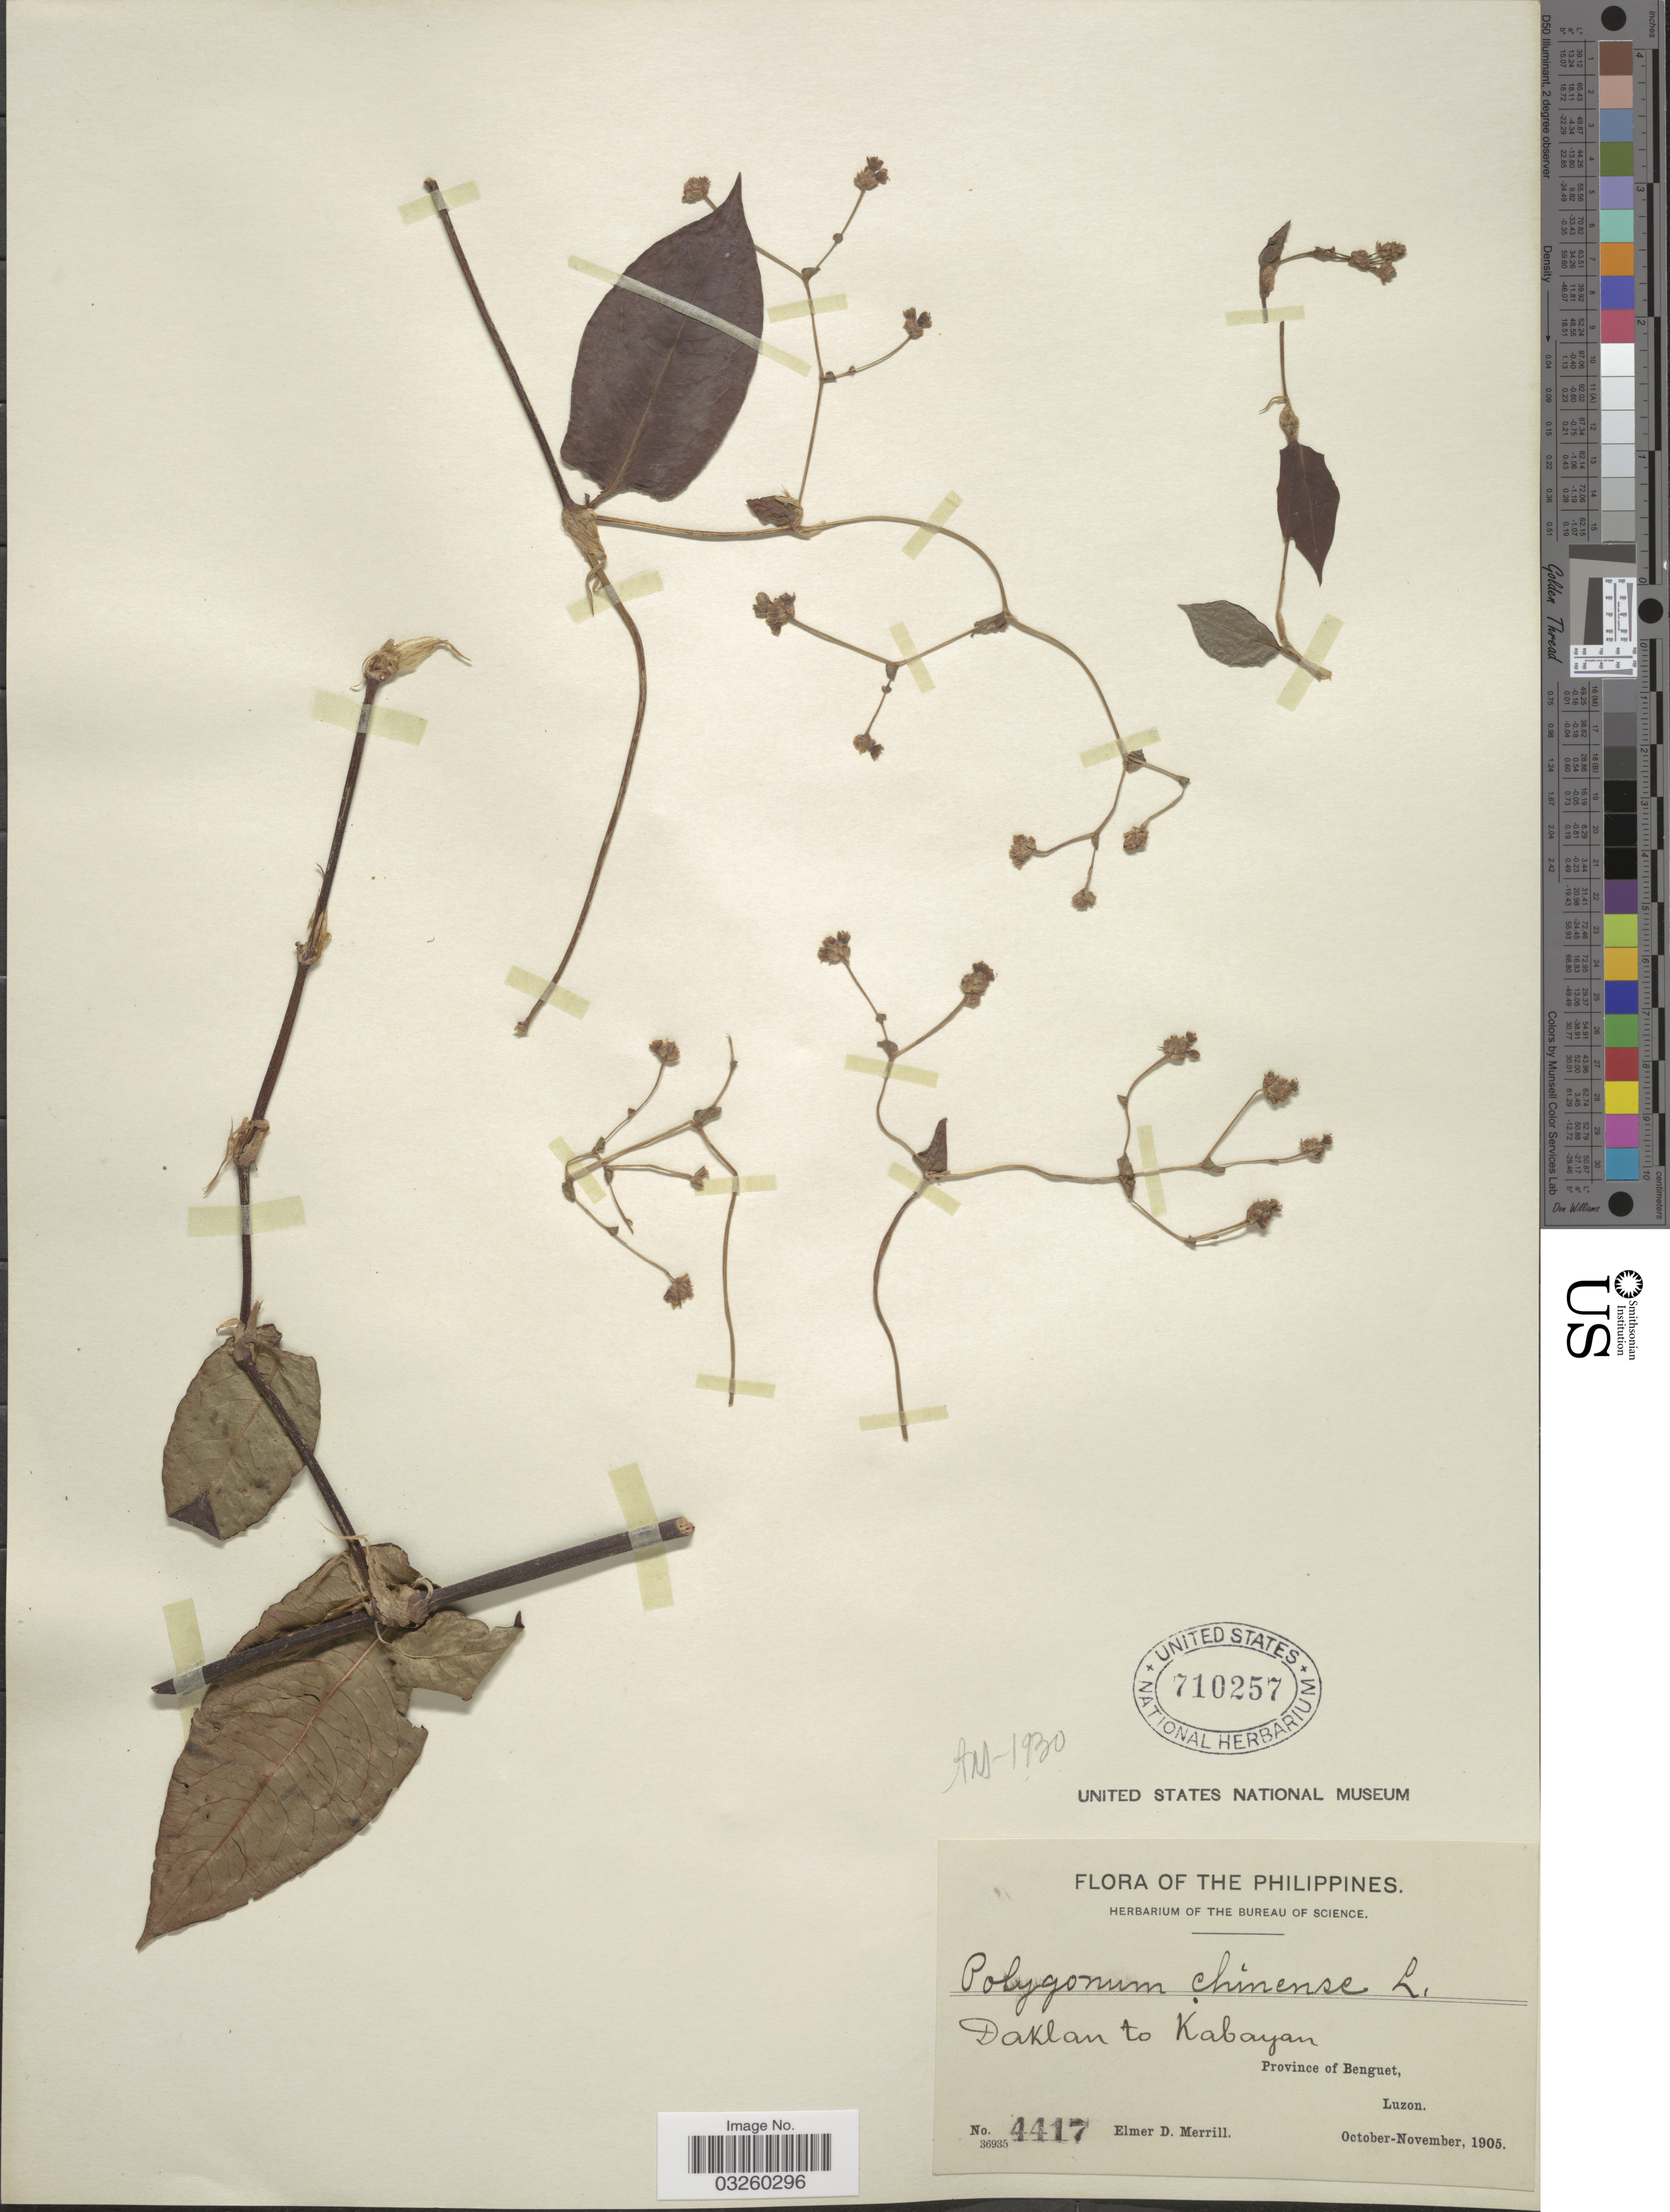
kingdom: Plantae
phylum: Tracheophyta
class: Magnoliopsida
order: Caryophyllales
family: Polygonaceae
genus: Polygonum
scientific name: Polygonum chinense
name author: L.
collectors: E. D. Merrill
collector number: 4417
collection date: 1905-10/1905-11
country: Philippines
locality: Daklan to Kabayan. Province of Benguet, Luzon.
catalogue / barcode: US 710257